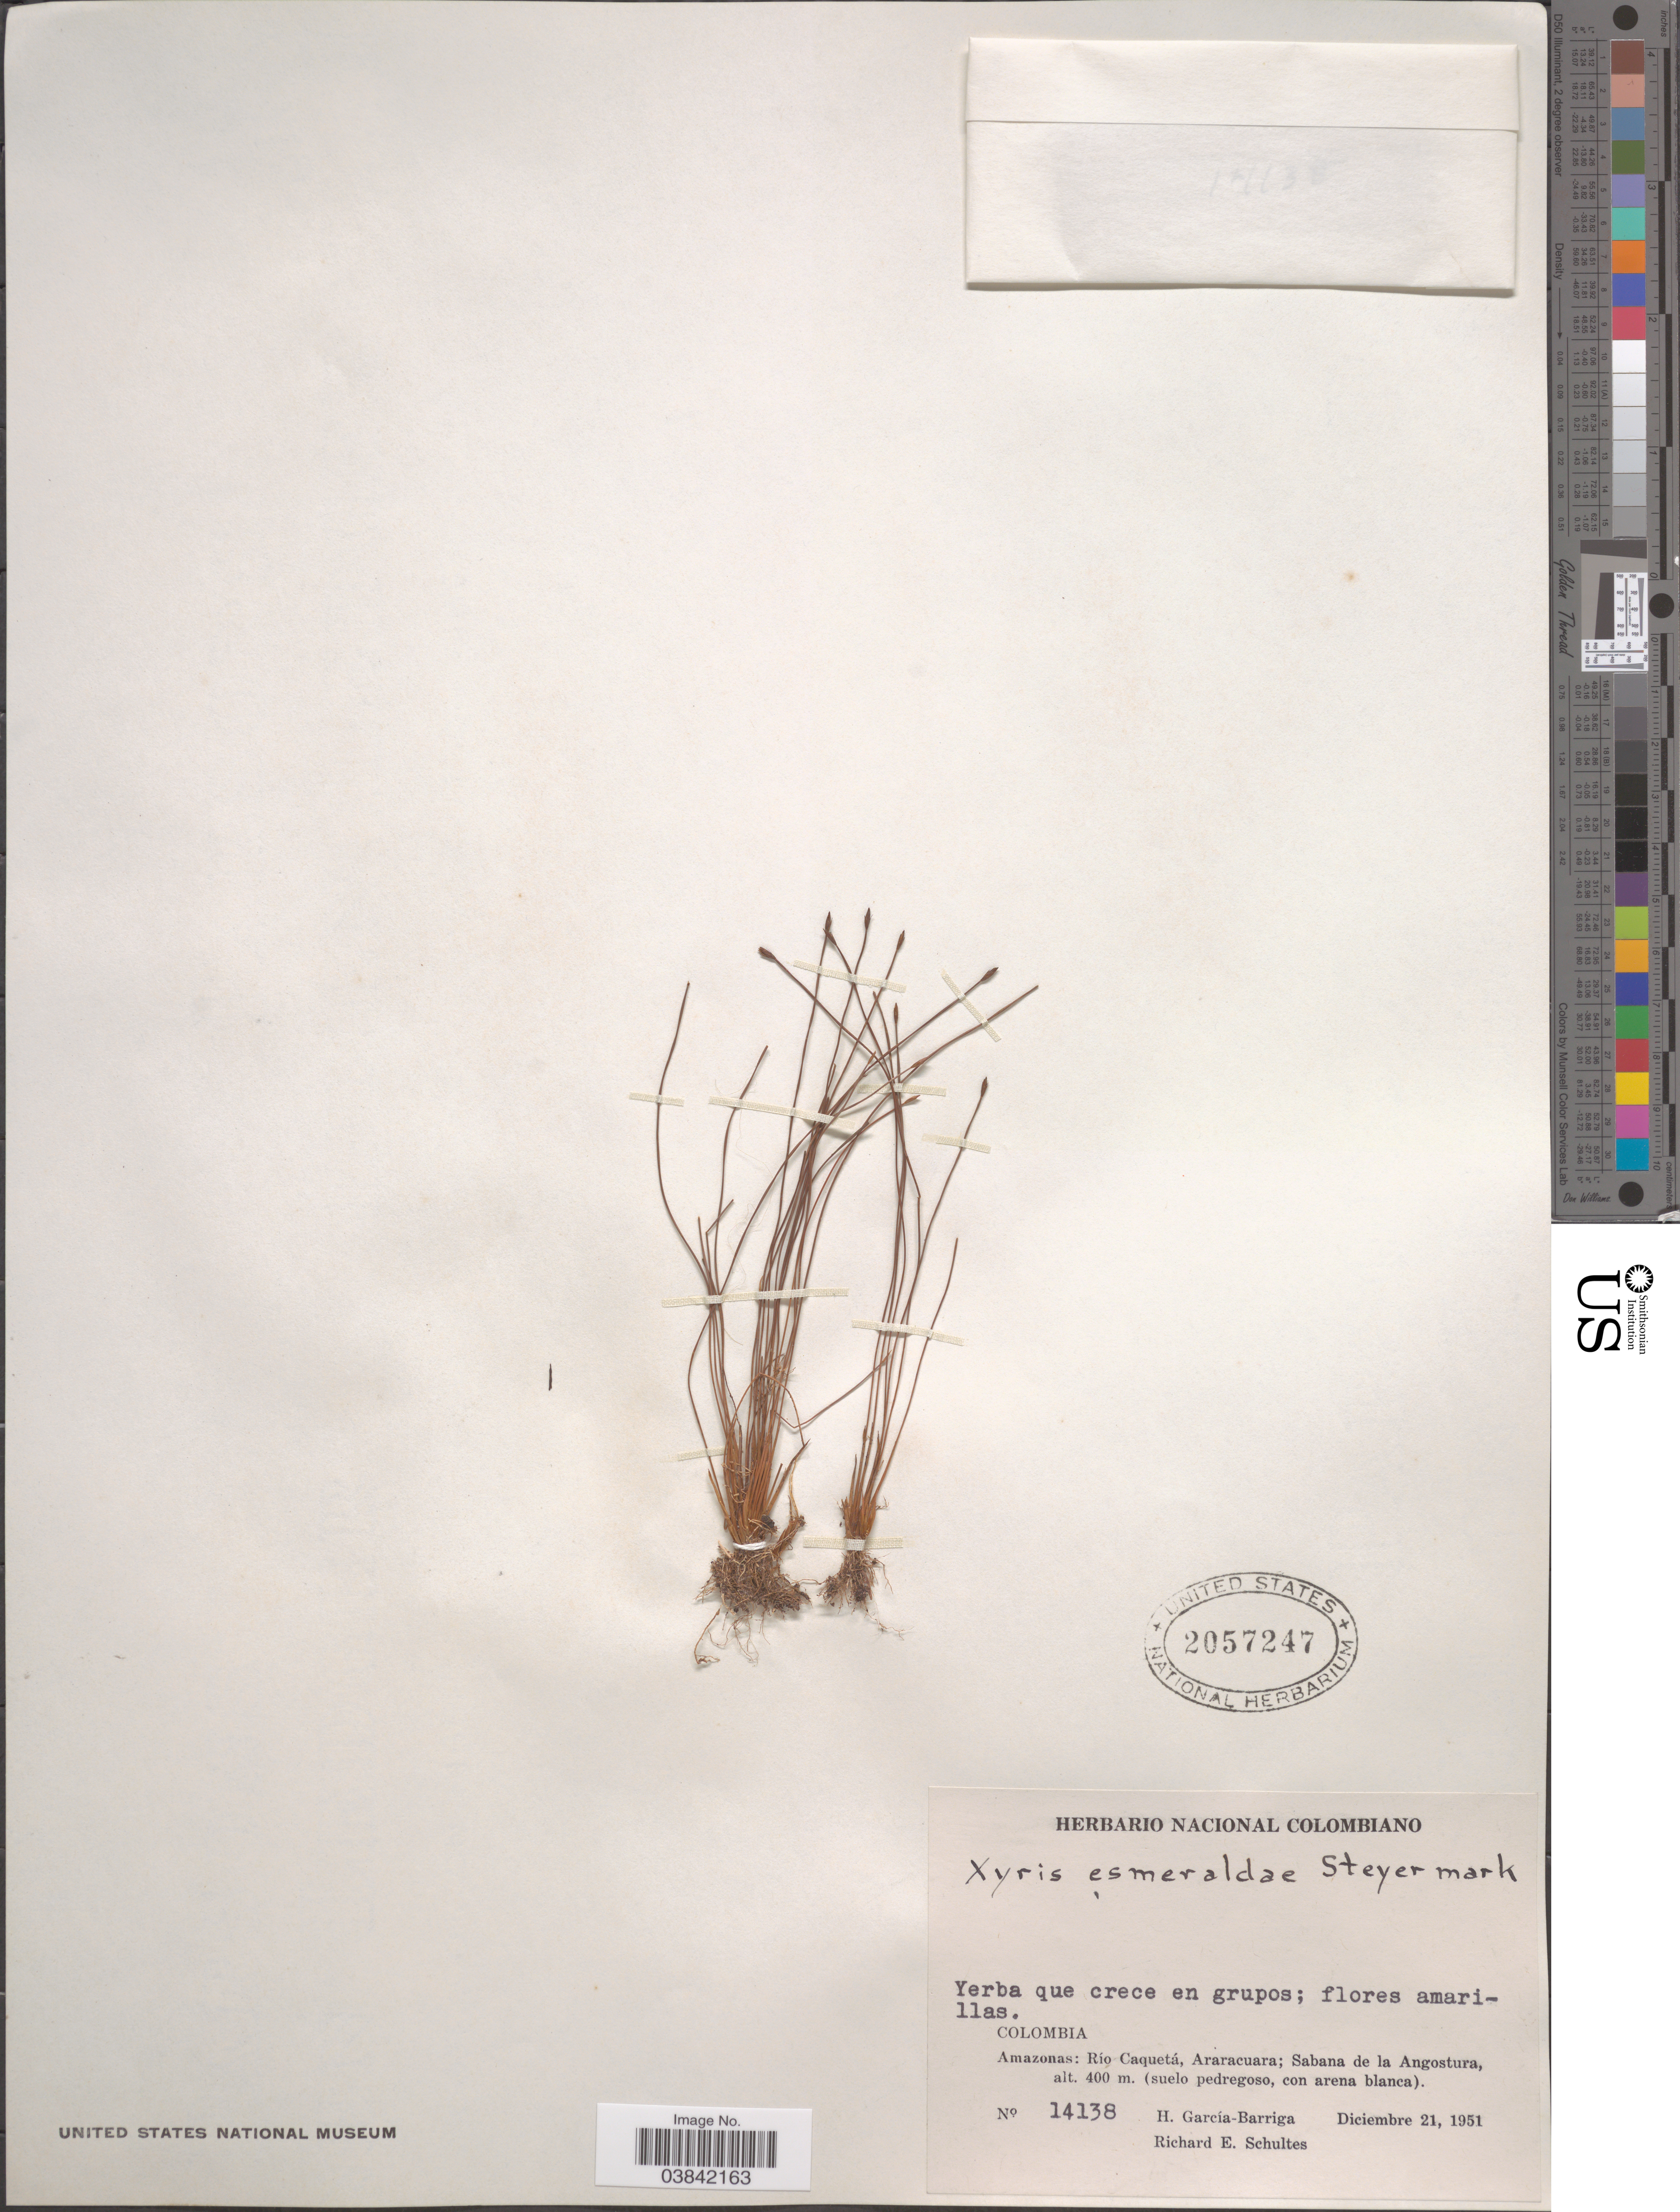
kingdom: Plantae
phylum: Tracheophyta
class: Liliopsida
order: Poales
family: Xyridaceae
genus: Xyris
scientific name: Xyris esmeraldae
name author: Steyerm.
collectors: H. García Barriga & R. E. Schultes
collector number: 14138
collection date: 1951-12-21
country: Colombia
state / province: Amazônas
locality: Río Caquetá, Araracuara; Sabana de la Angostura.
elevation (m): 400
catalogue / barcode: US 2057247